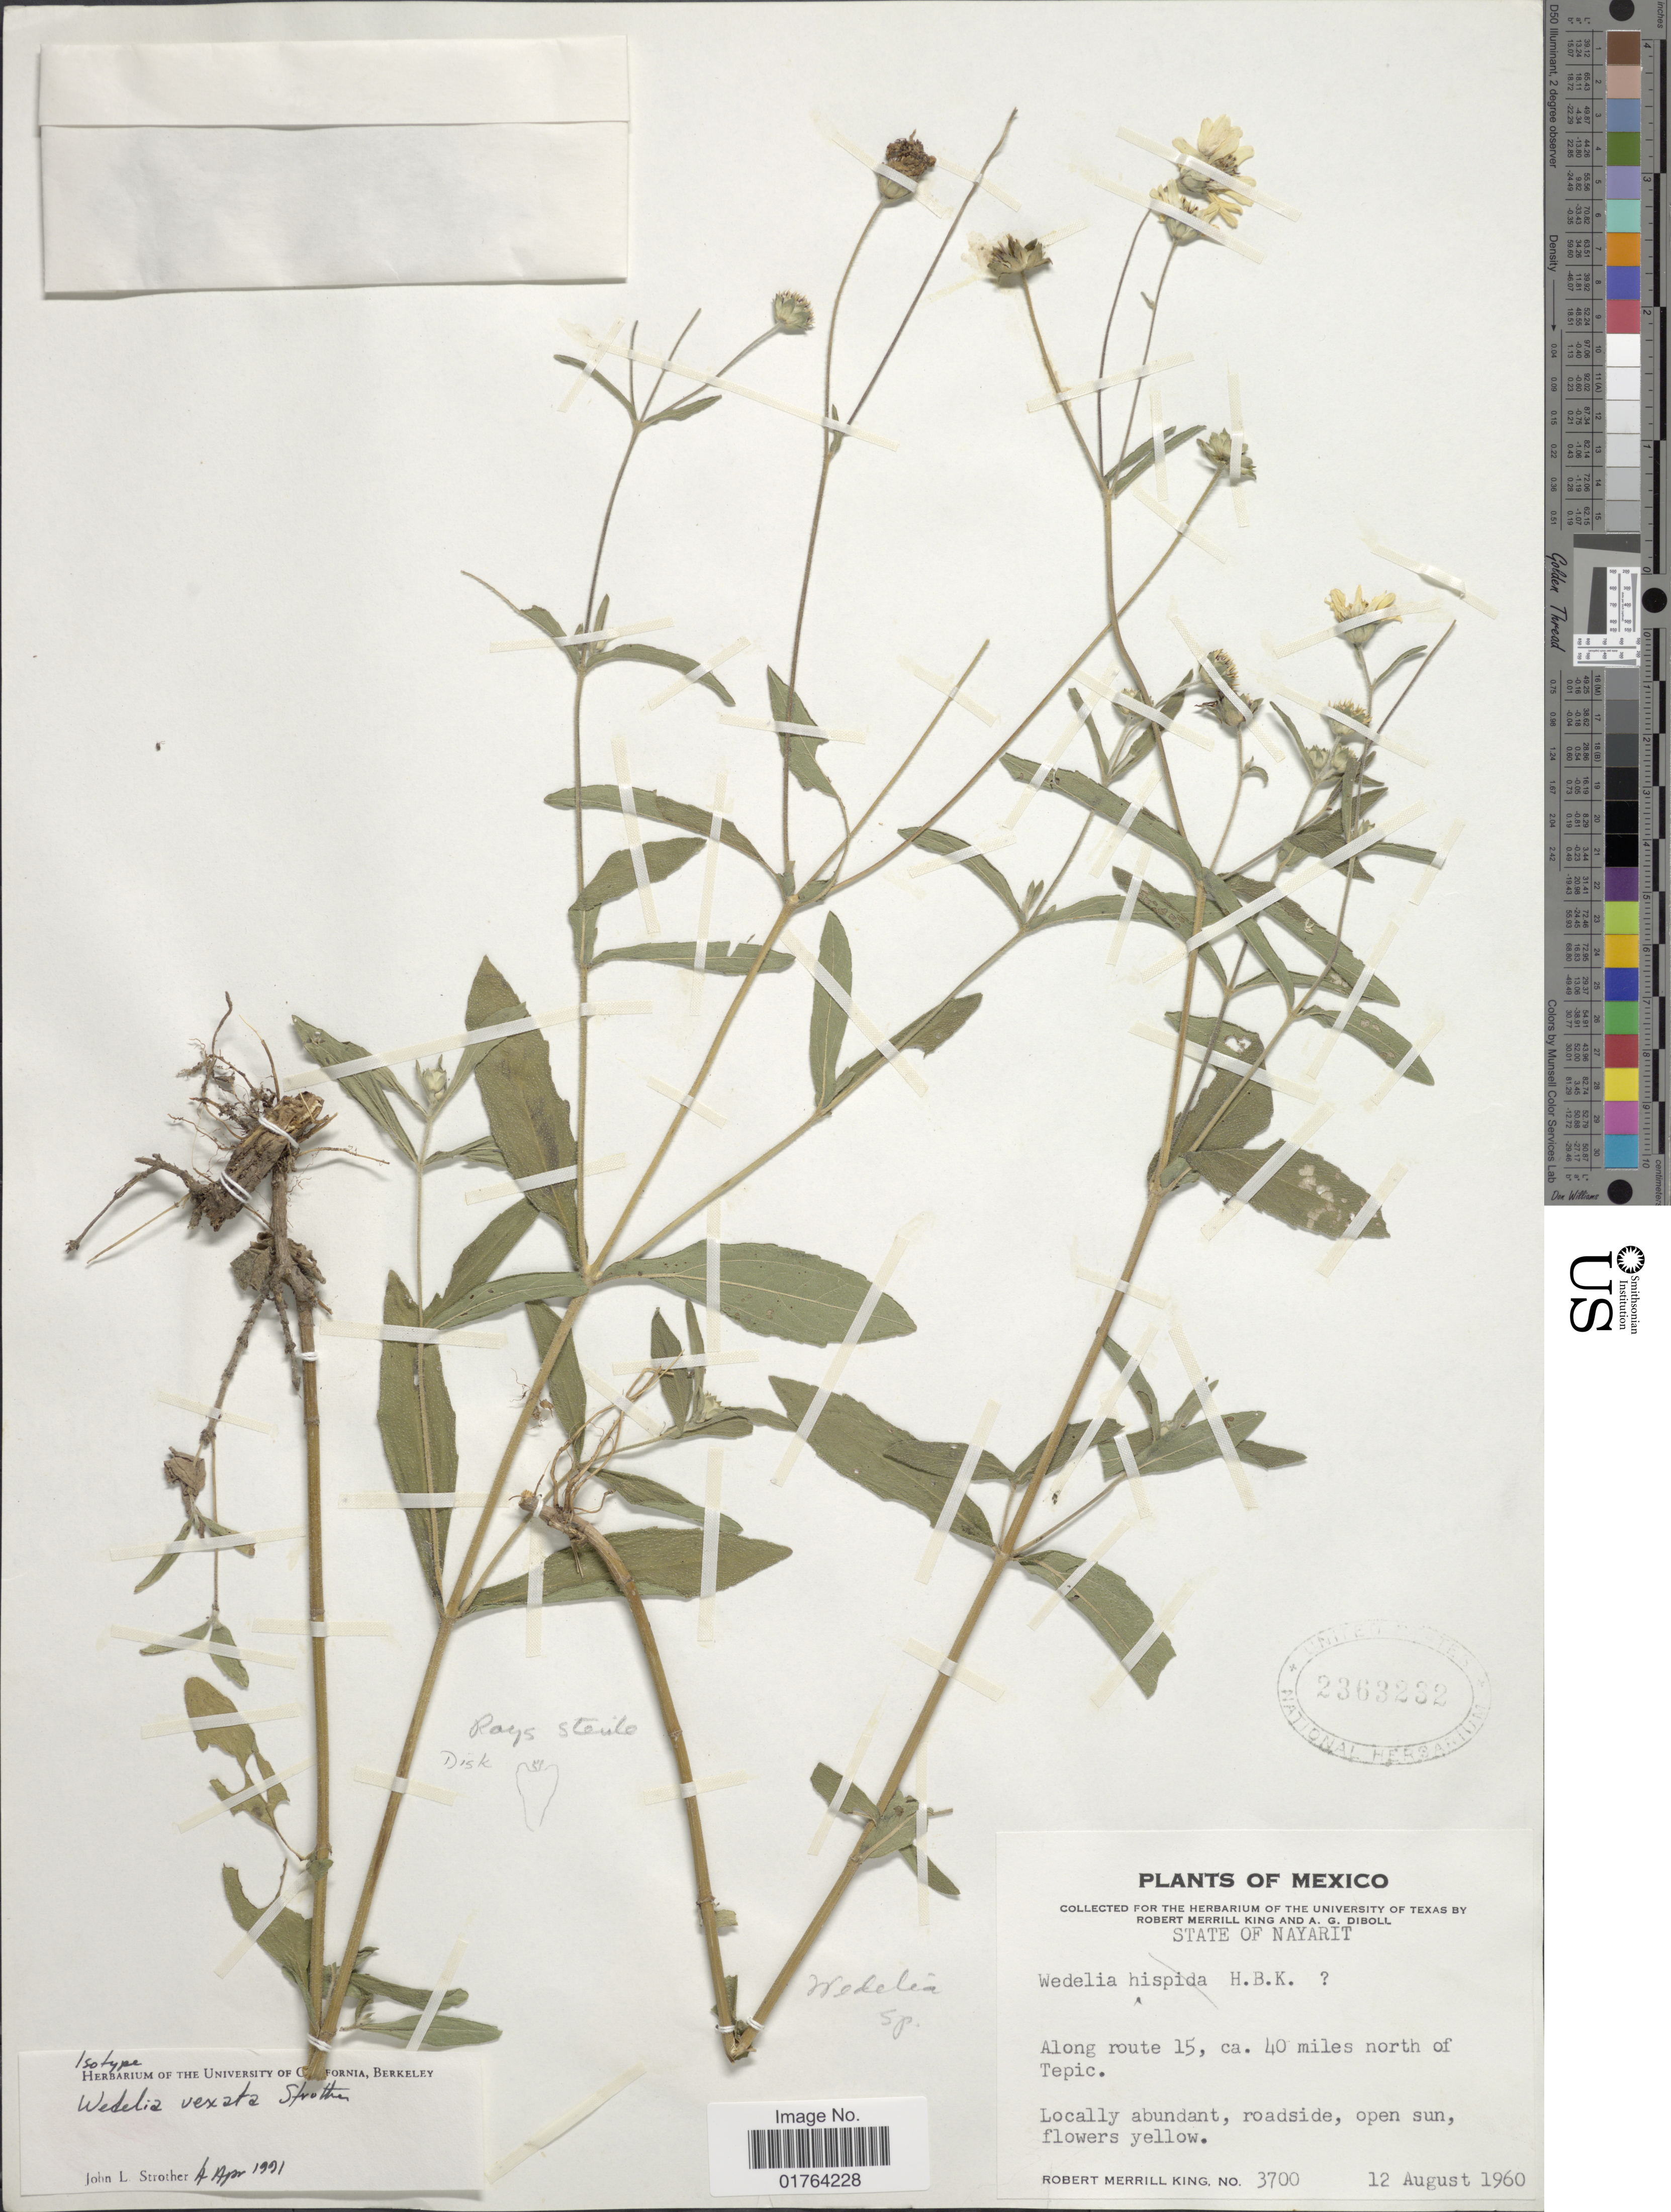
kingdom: Plantae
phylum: Tracheophyta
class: Magnoliopsida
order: Asterales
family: Asteraceae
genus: Wedelia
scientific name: Wedelia vexata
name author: Strother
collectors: R. M. King & A. Diboll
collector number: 3700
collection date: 1960-08-12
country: Mexico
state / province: Nayarit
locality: State of Nayarit, Along route 15, 40 miles north of Tepic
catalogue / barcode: US 2363232